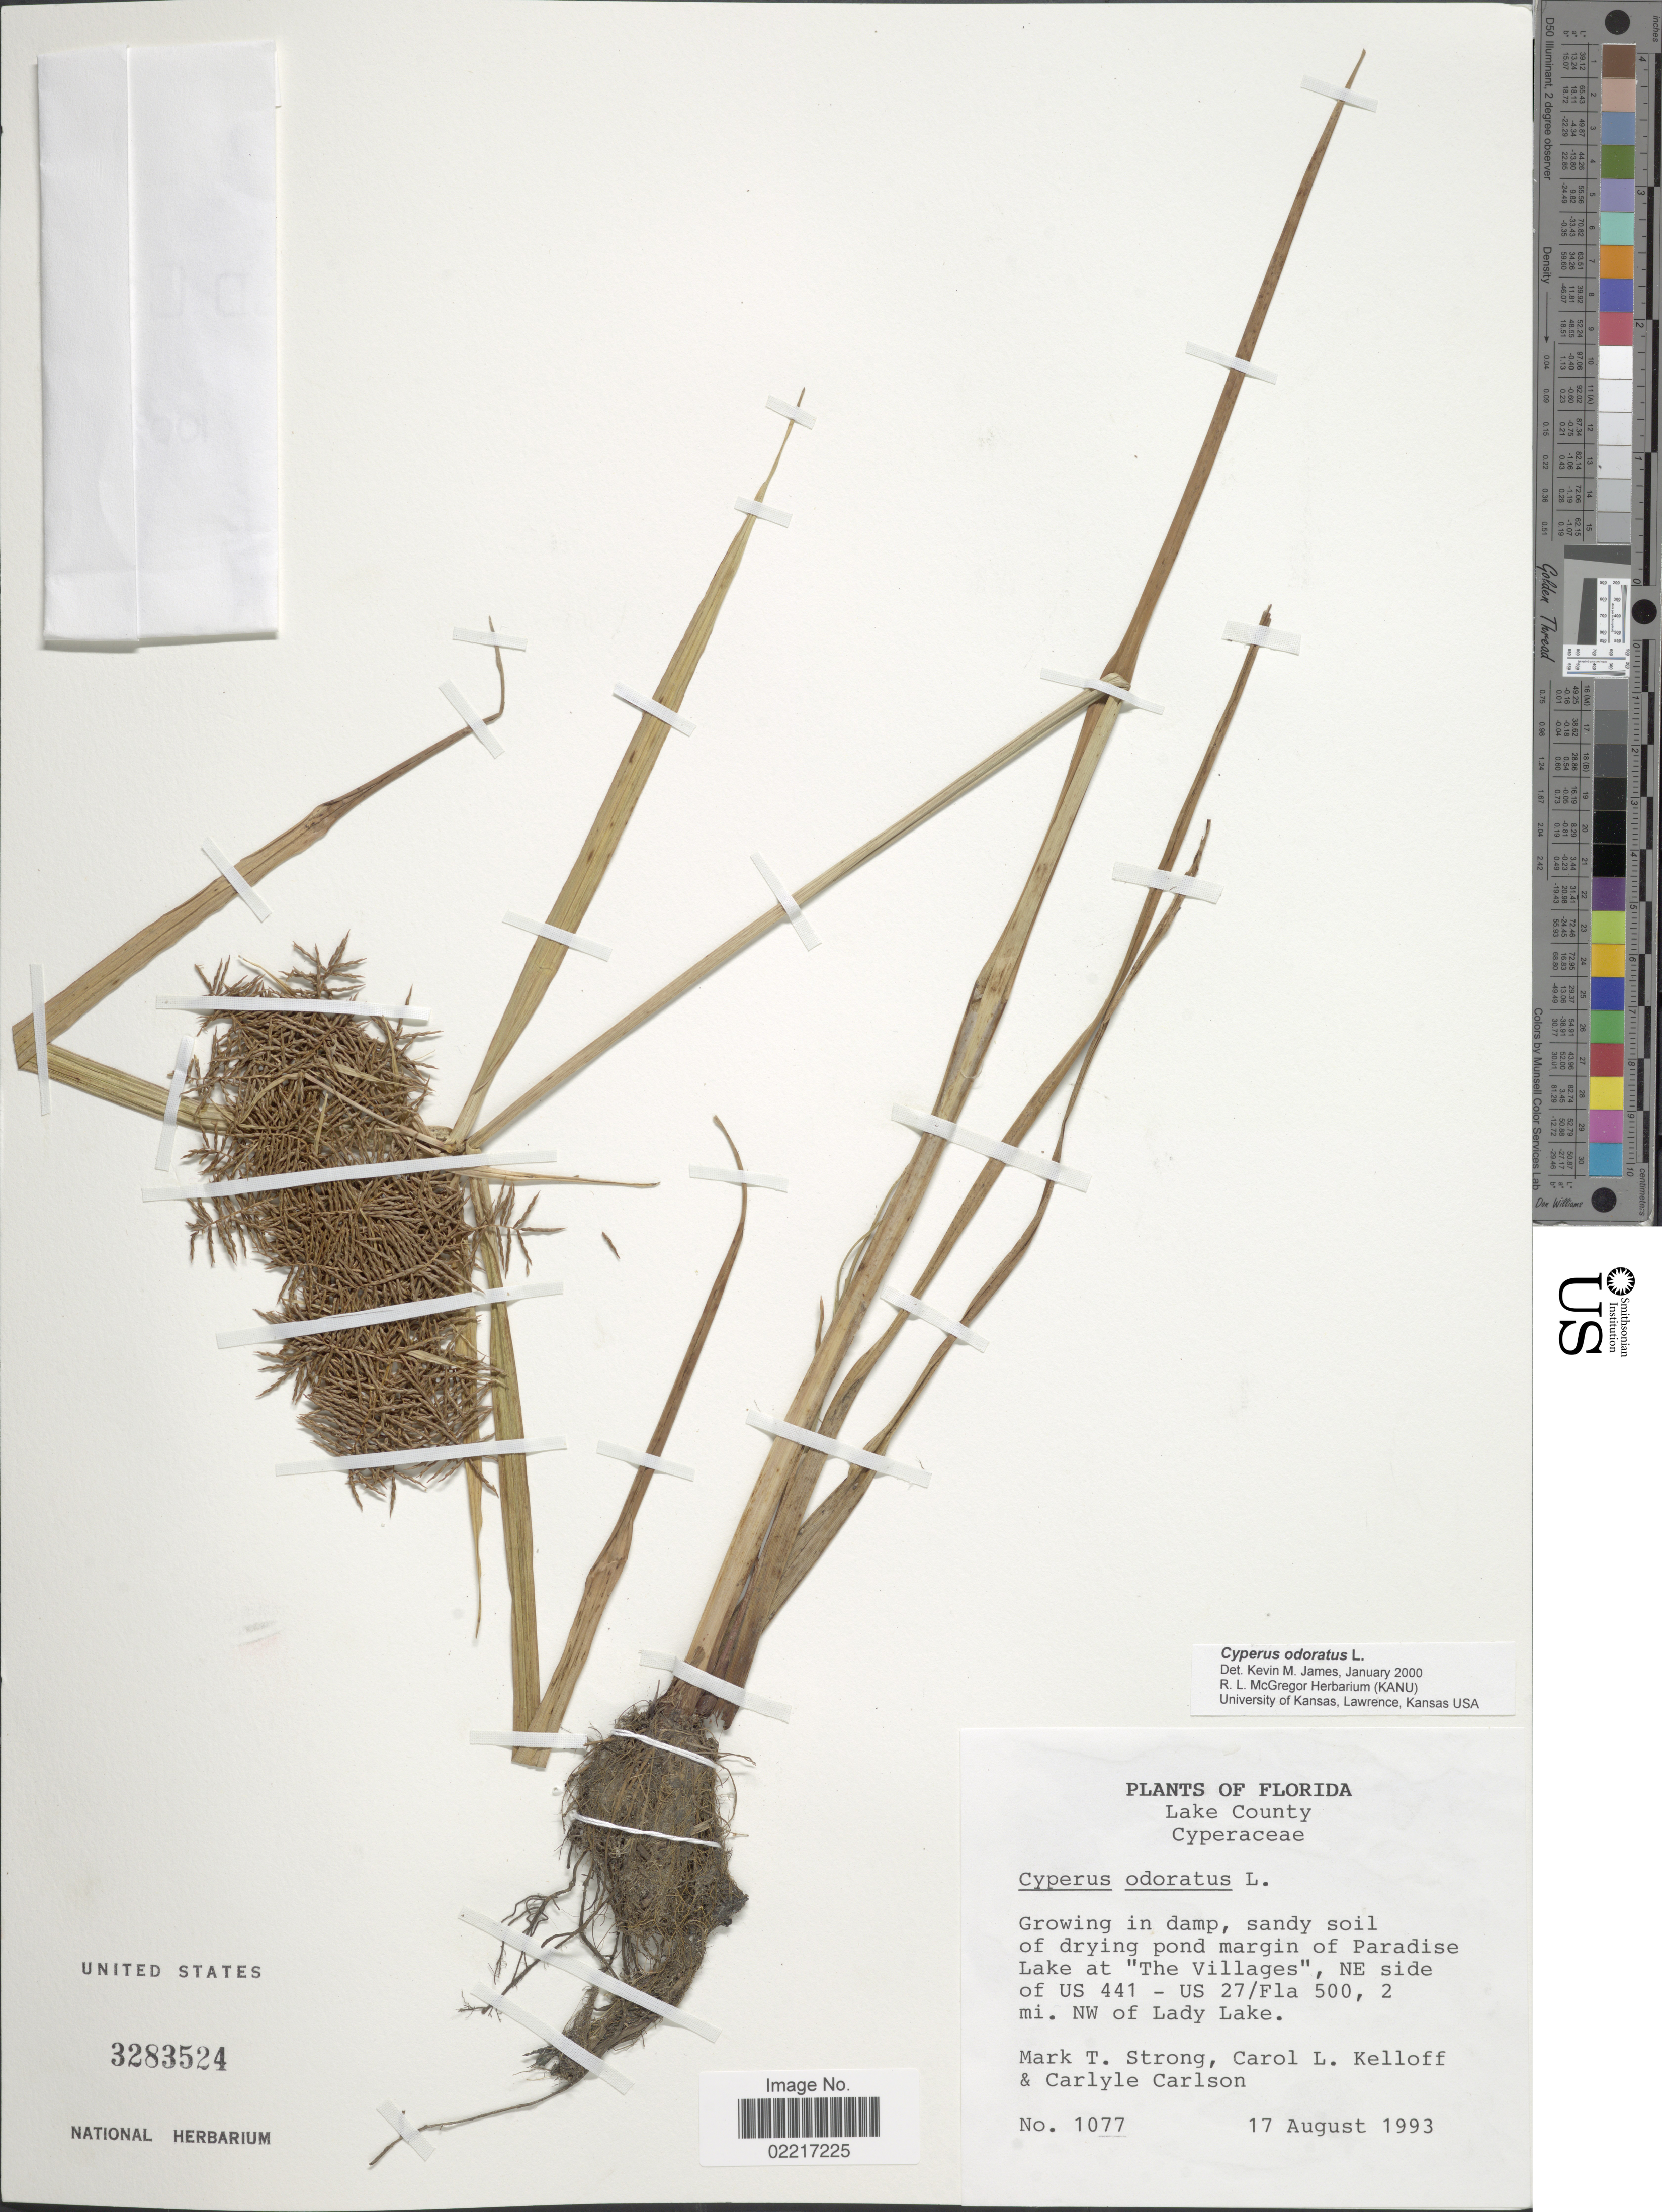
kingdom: Plantae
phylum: Tracheophyta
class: Liliopsida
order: Poales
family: Cyperaceae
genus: Cyperus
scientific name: Cyperus odoratus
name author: L.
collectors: M. T. Strong, C. L. Kelloff & C. Carlson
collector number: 1077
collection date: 1993-08-17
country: United States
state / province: Florida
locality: Lake County, Paradise Lake at "The Villages", NE side of US 441 - US 27/Fla 500, 2 mi. NW of Lady Lake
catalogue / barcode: US 3283524